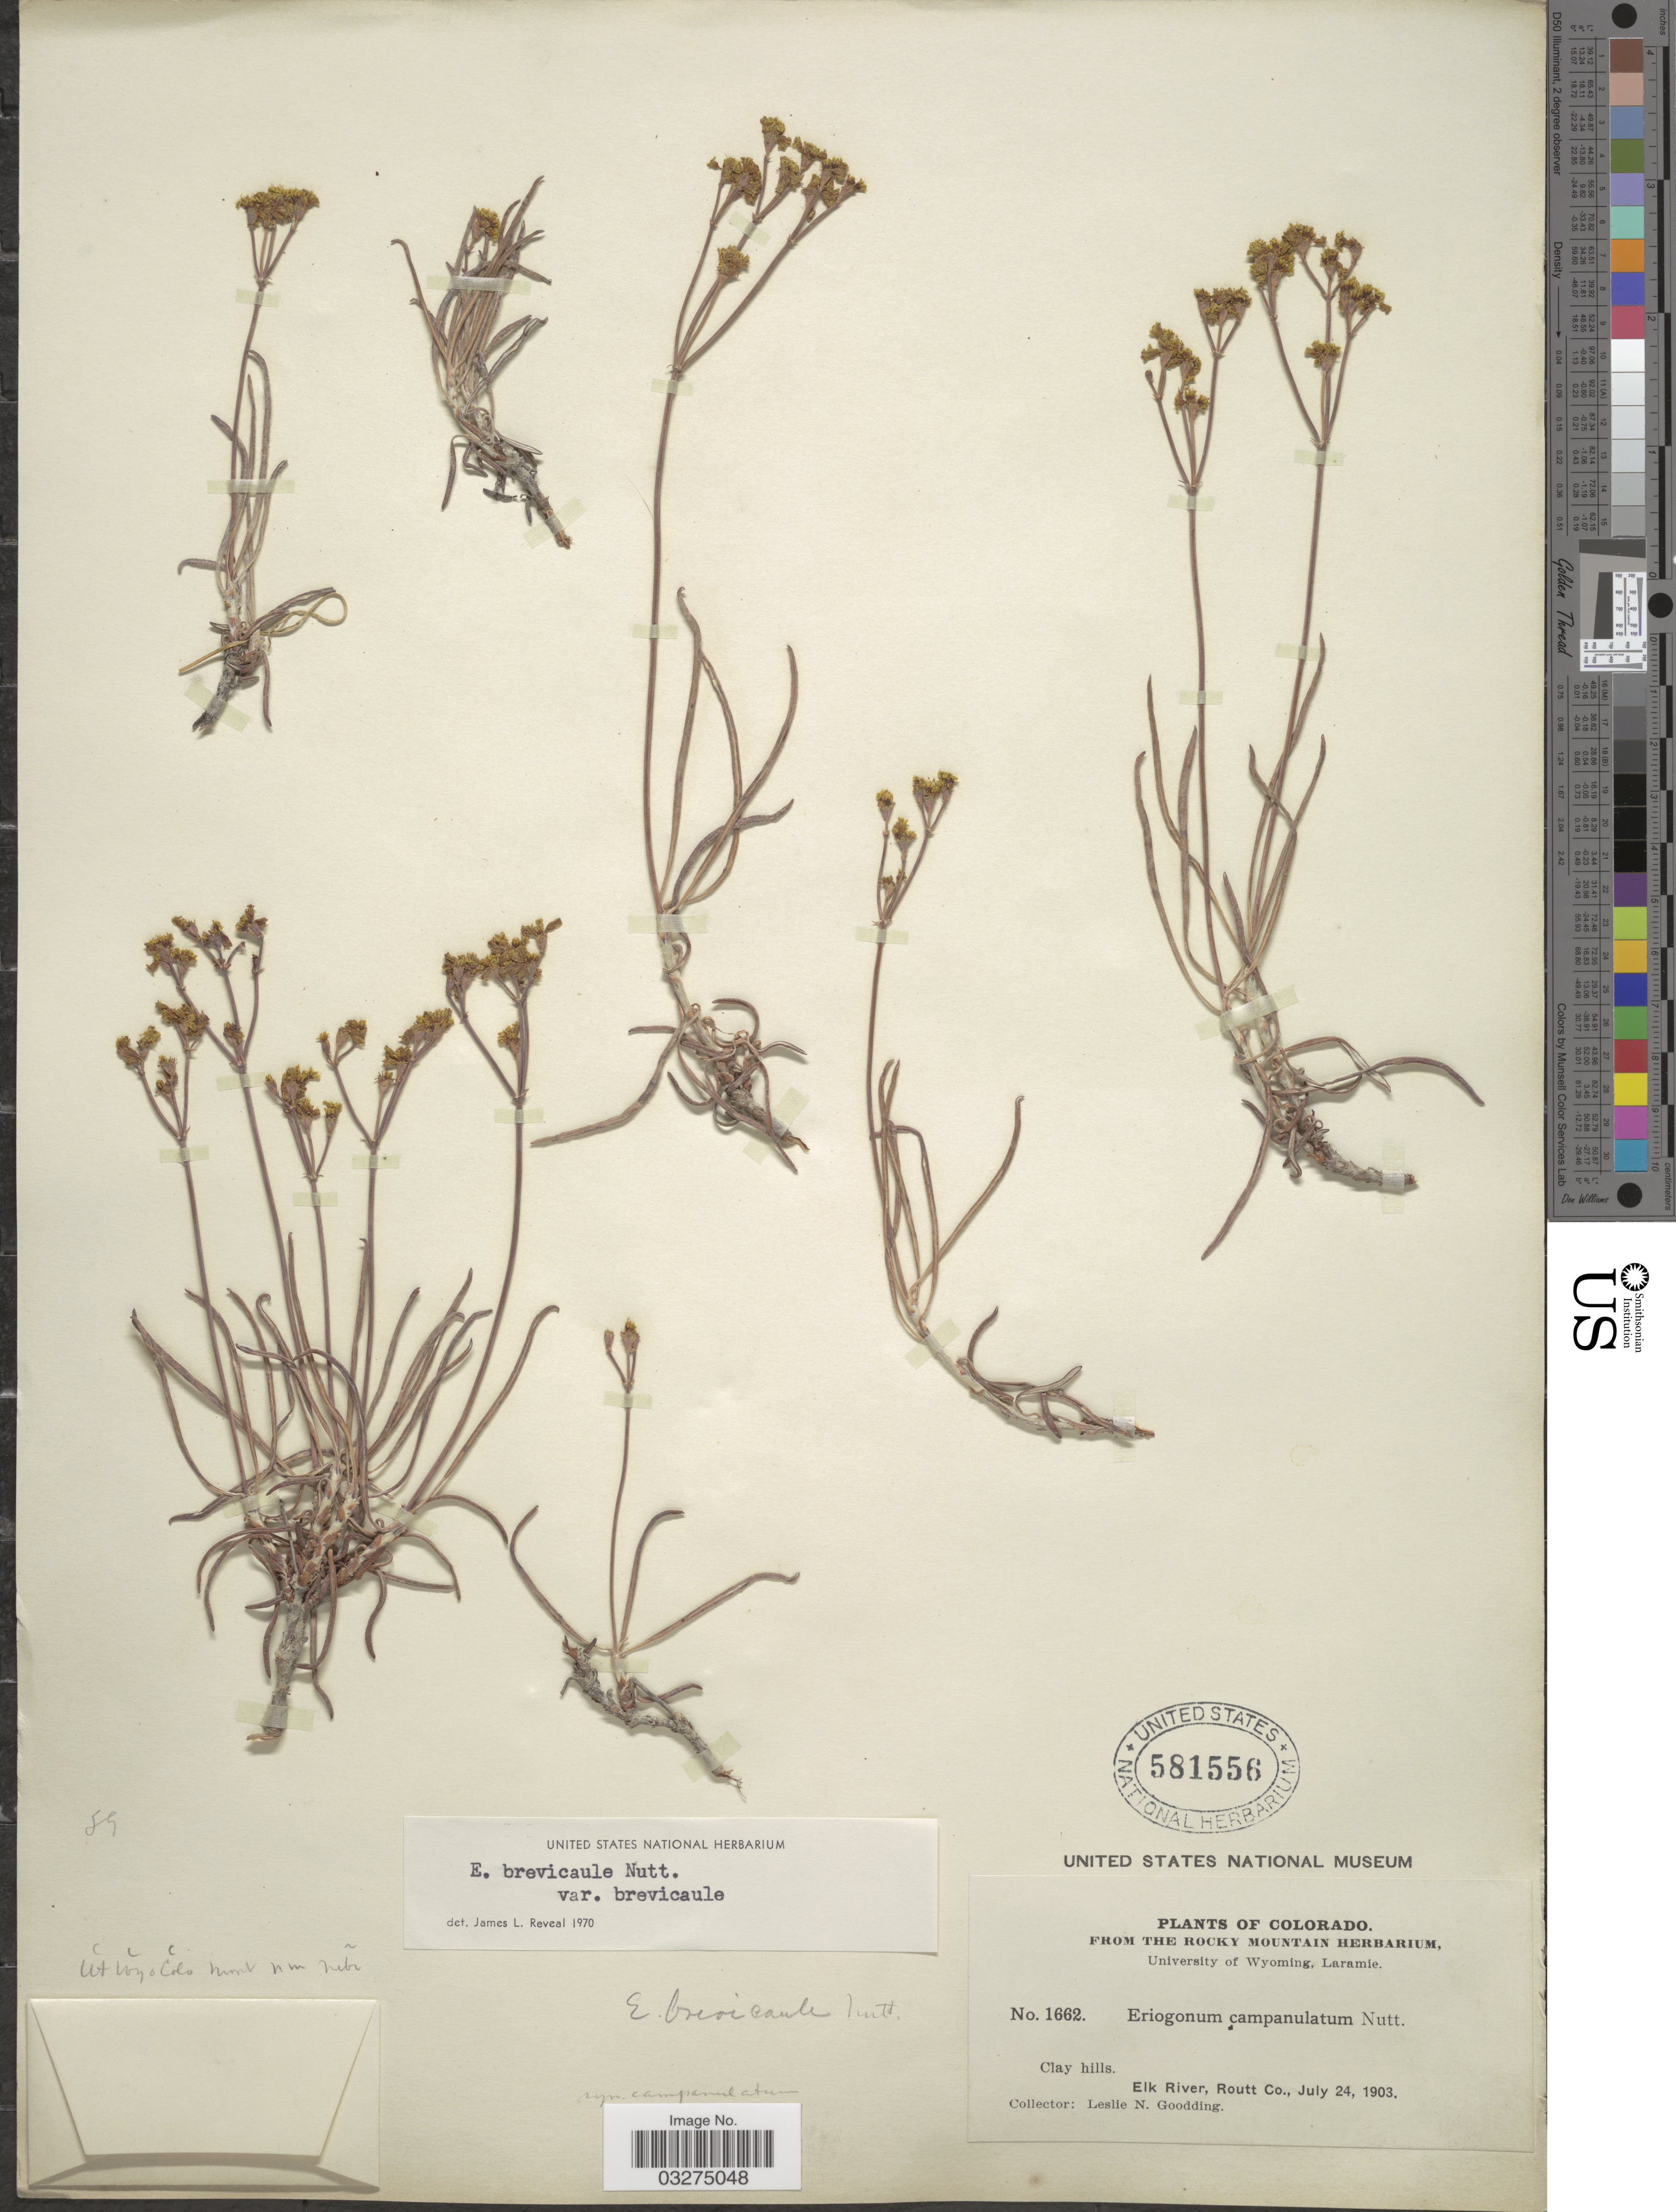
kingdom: Plantae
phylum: Tracheophyta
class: Magnoliopsida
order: Caryophyllales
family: Polygonaceae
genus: Eriogonum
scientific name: Eriogonum brevicaule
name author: Nutt.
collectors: L. N. Goodding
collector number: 1662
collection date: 1903-07-24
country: United States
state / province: Colorado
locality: Elk River, Routt Co.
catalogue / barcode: US 581556